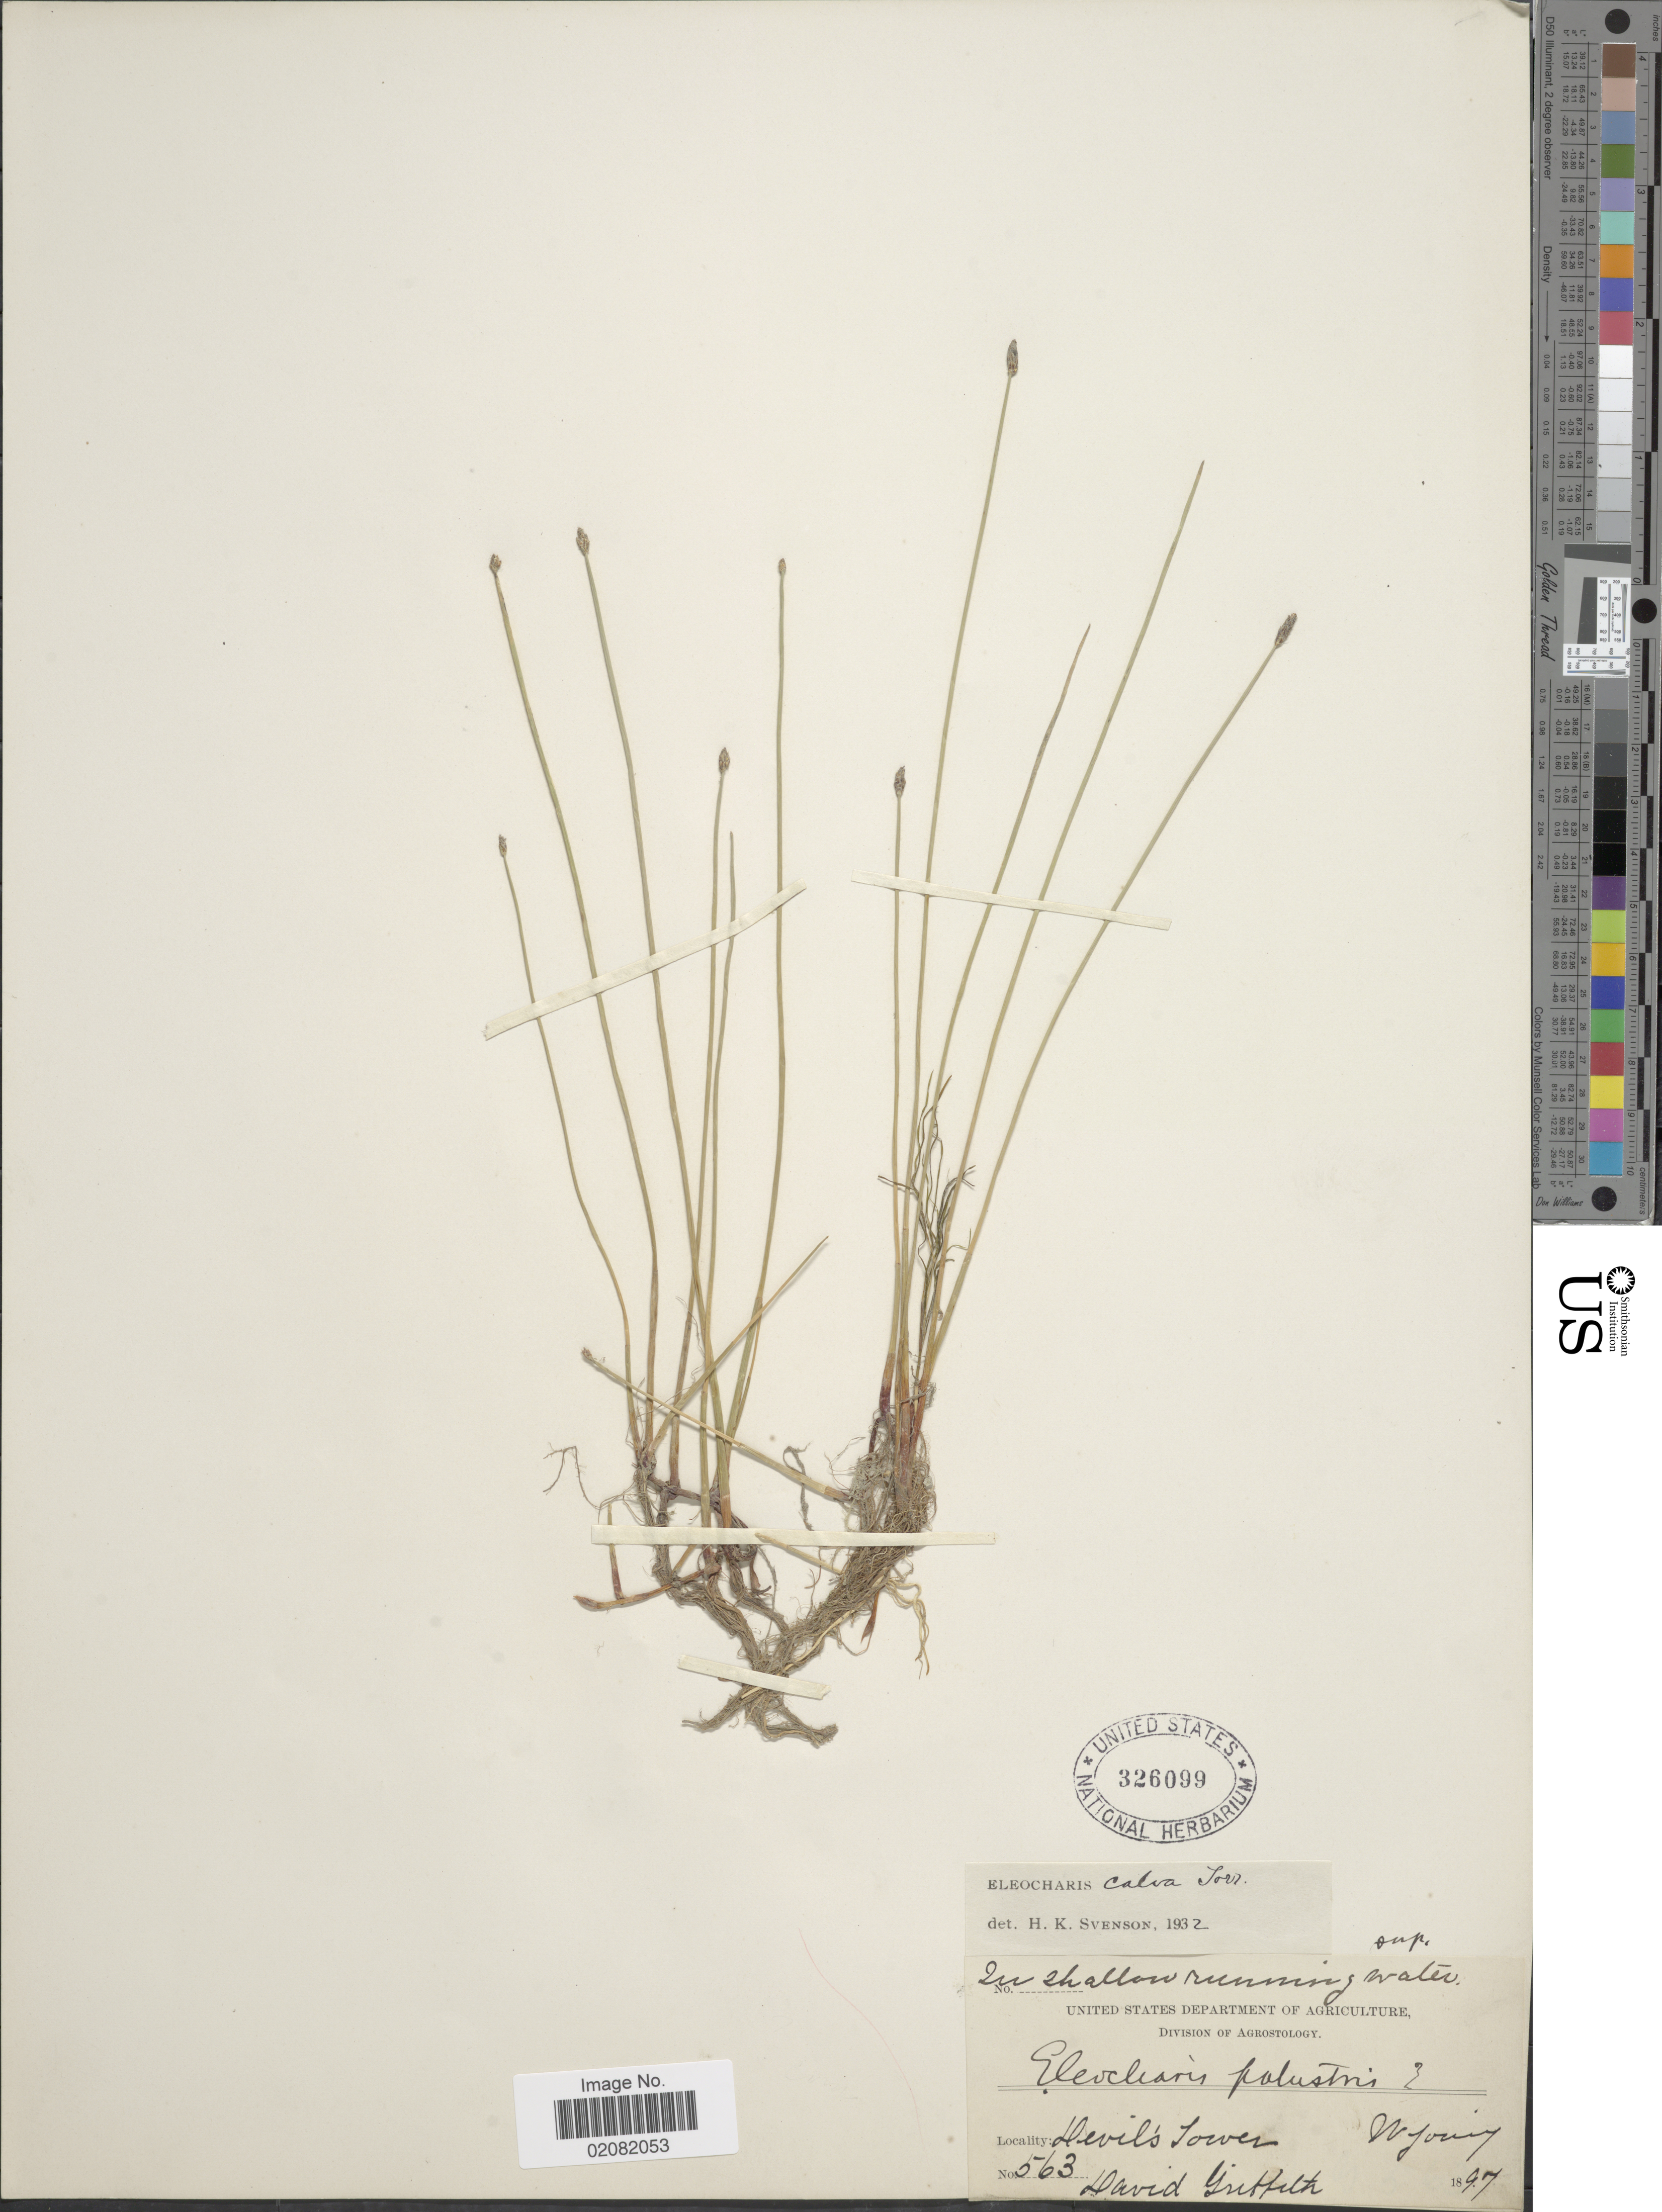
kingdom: Plantae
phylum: Tracheophyta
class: Liliopsida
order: Poales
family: Cyperaceae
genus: Eleocharis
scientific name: Eleocharis erythropoda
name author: Steud.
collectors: D. Griffith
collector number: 563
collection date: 1897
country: United States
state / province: Wyoming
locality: Devil's Lower, In shallow running water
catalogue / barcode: US 326099